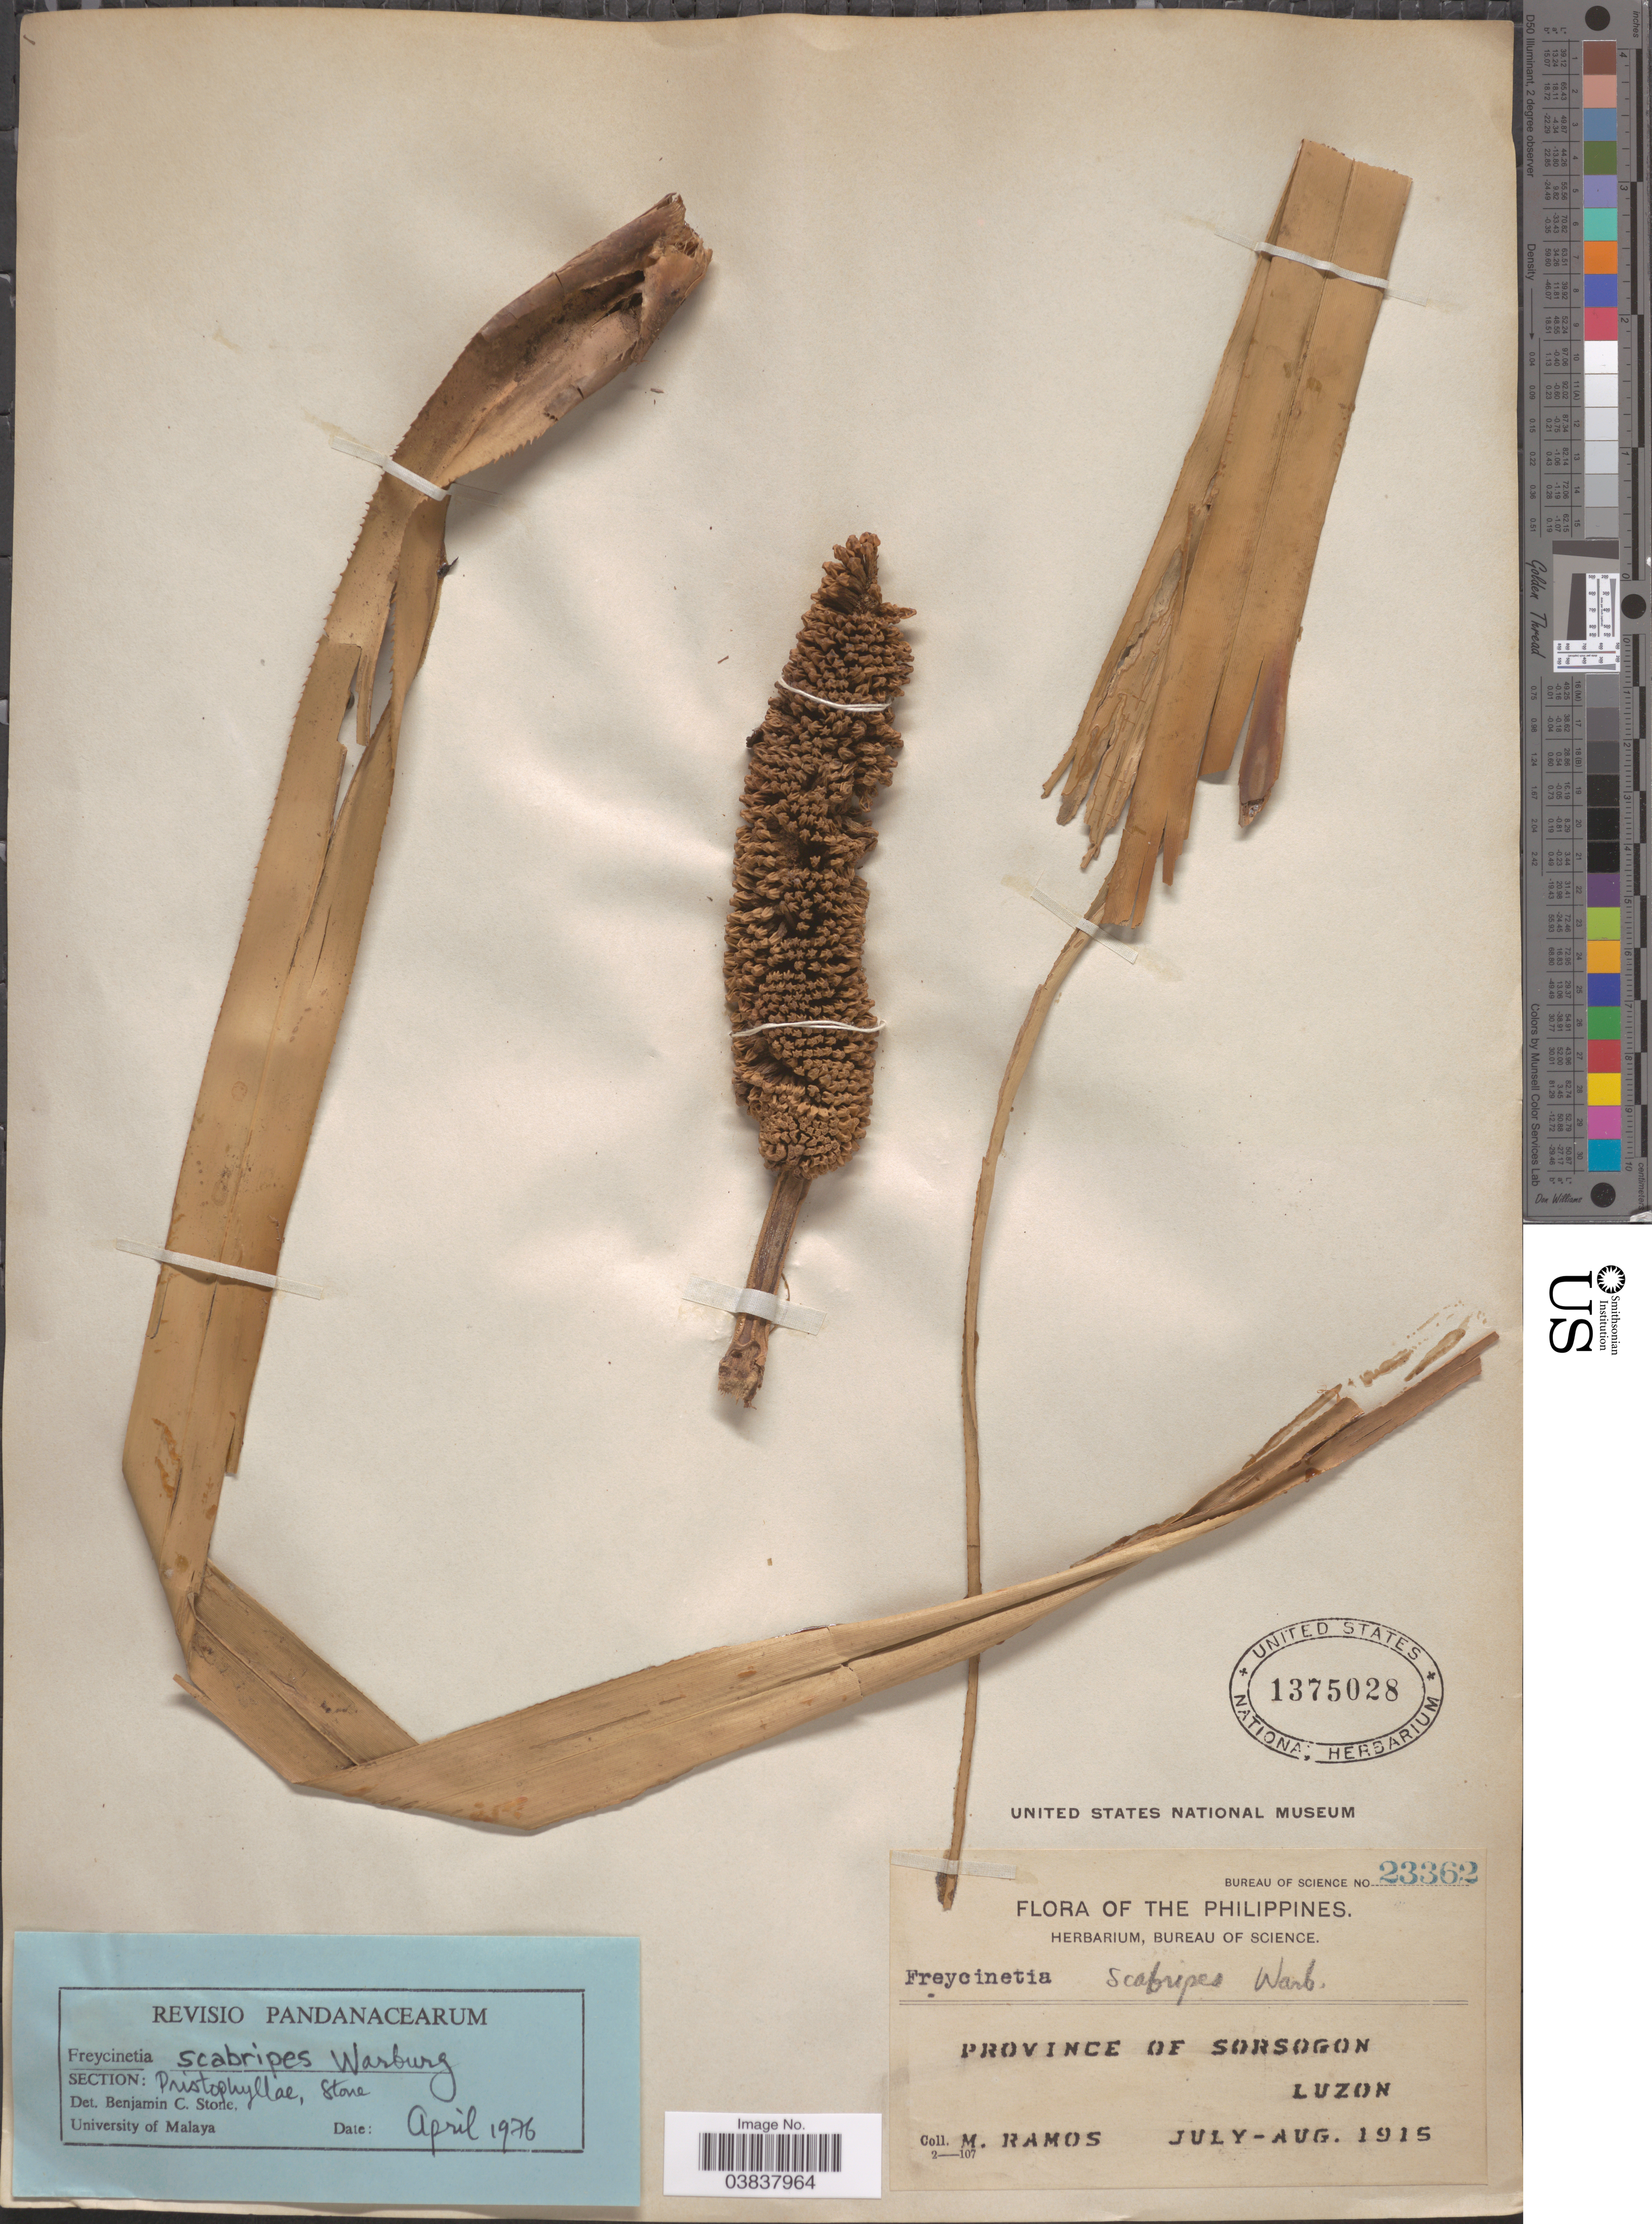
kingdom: Plantae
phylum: Tracheophyta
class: Liliopsida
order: Pandanales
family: Pandanaceae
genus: Freycinetia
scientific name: Freycinetia scabripes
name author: Warb.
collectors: M. Ramos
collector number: Bureau of Science 23362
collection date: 1915-07/1915-08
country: Philippines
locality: Province of Sorsogon, Luzon.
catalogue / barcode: US 1375028